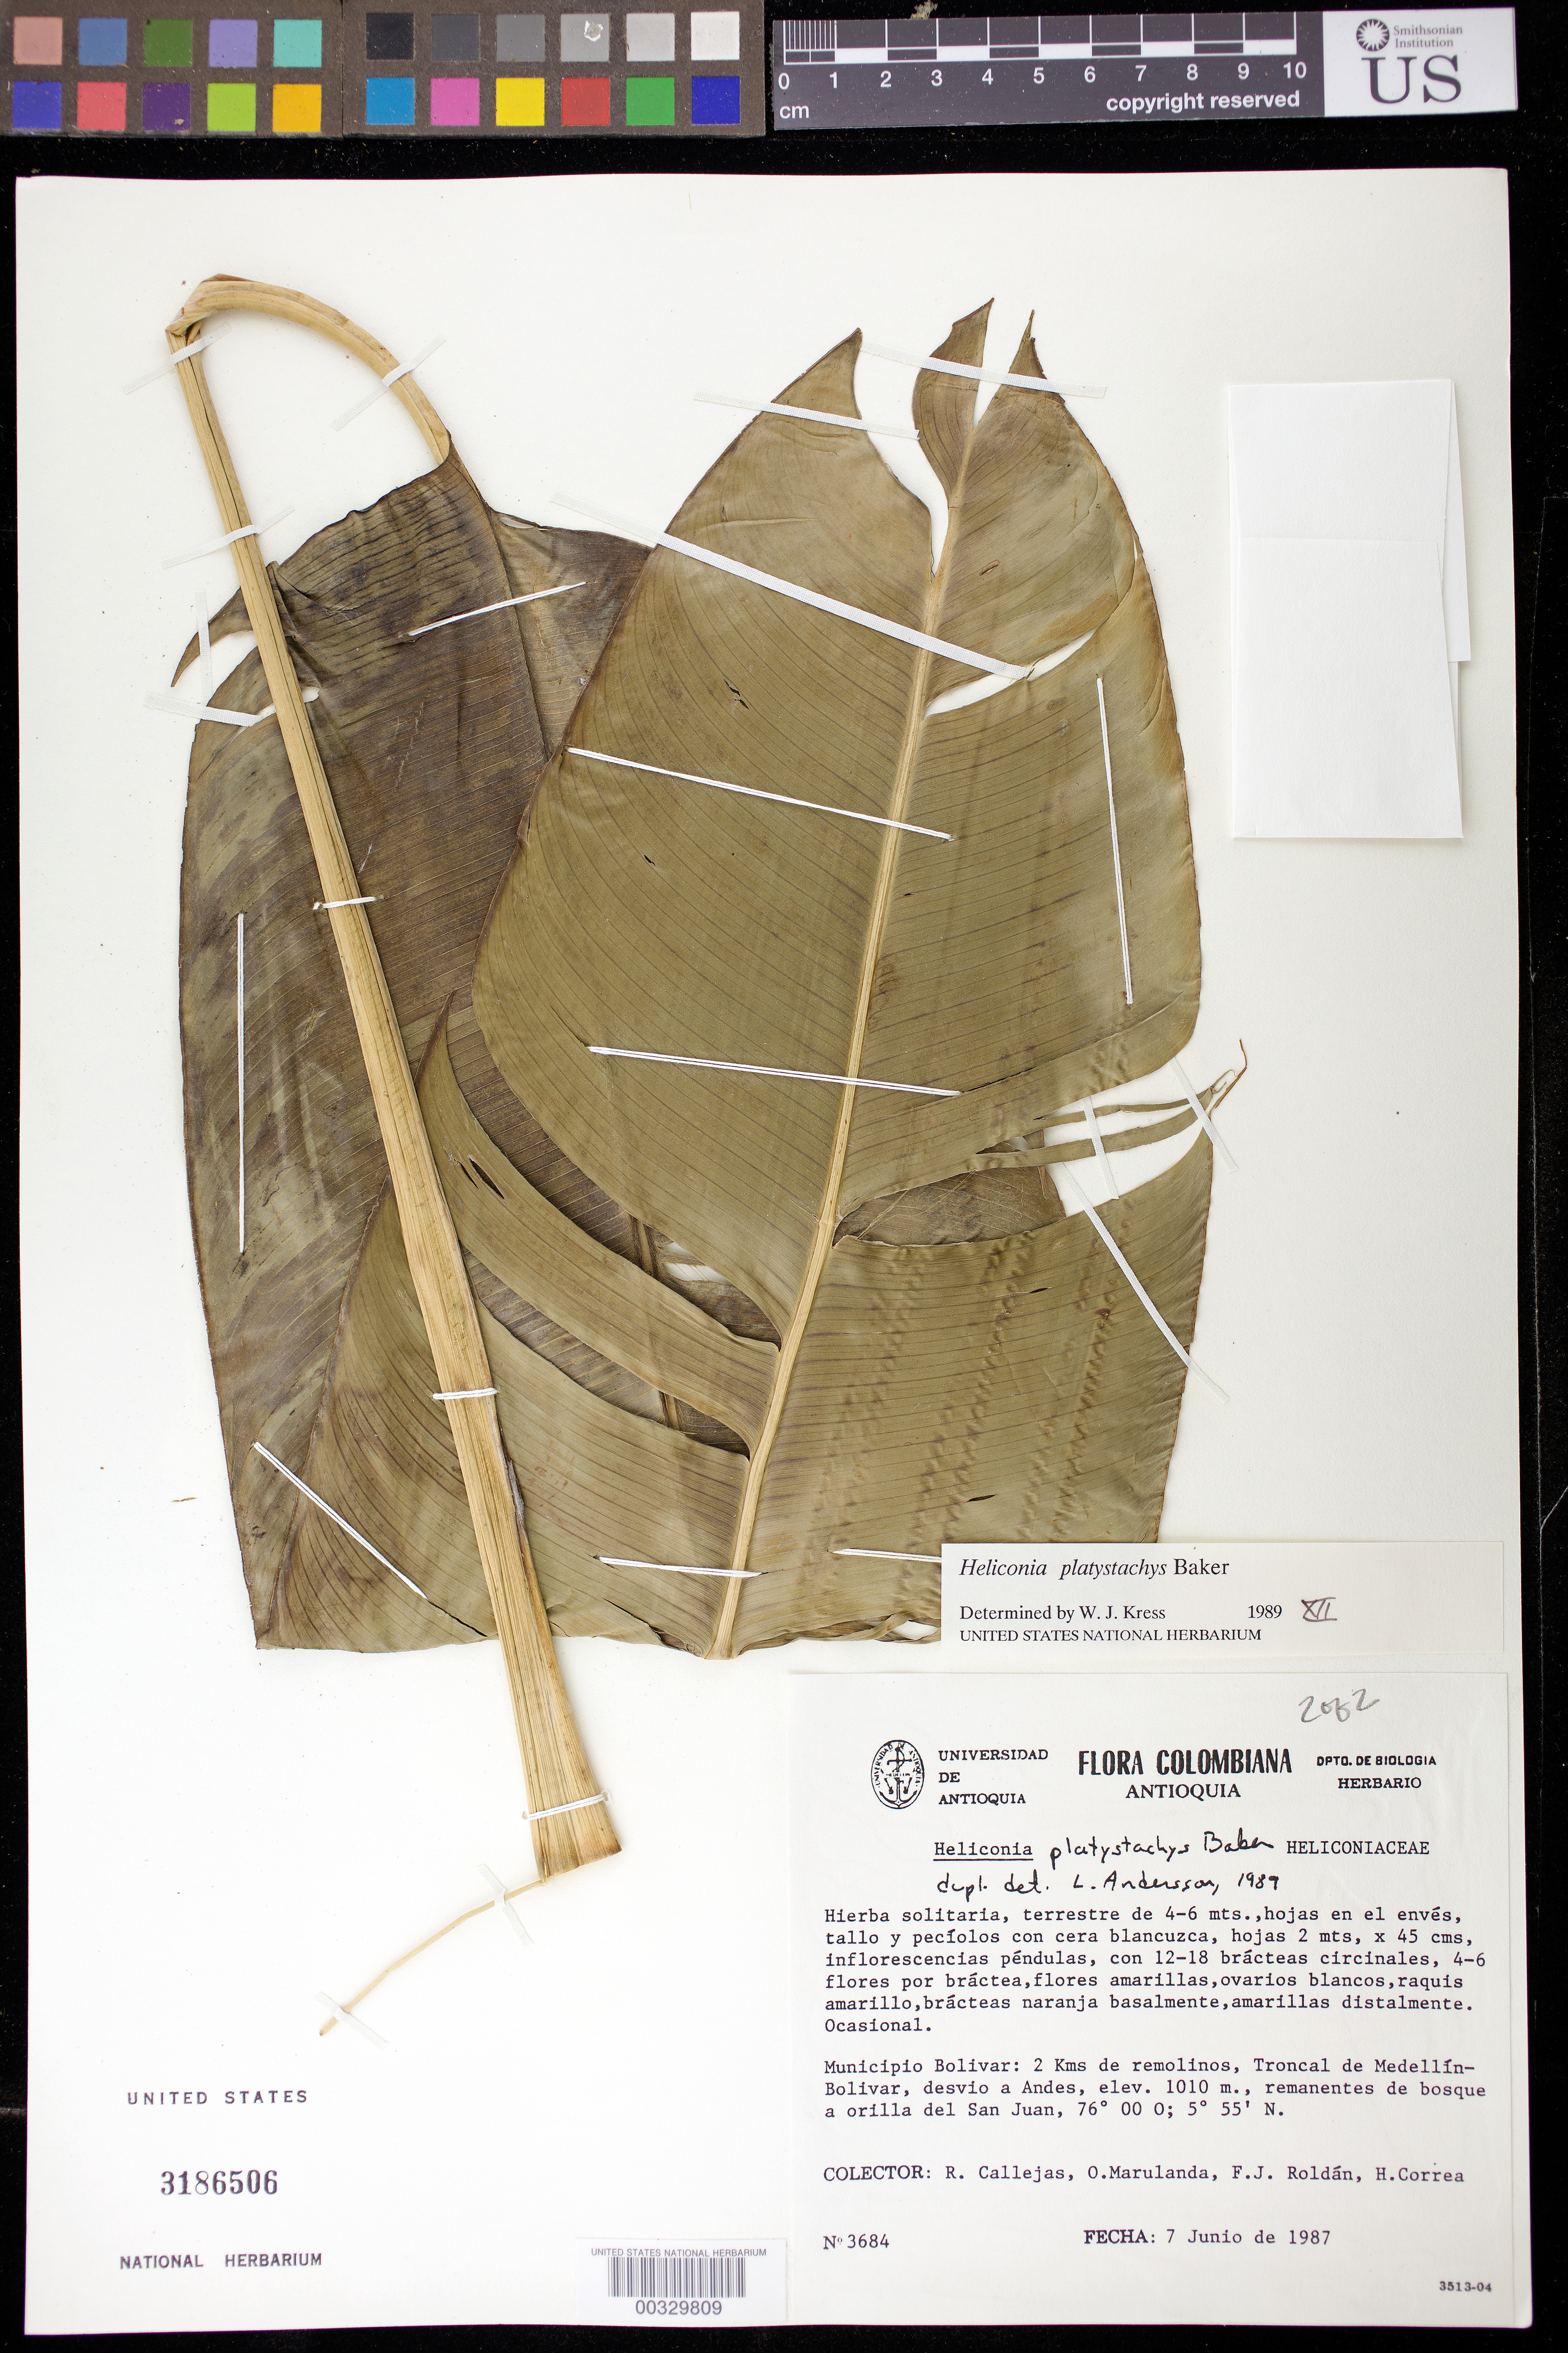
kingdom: Plantae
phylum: Tracheophyta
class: Liliopsida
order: Zingiberales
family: Heliconiaceae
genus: Heliconia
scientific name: Heliconia platystachys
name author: Baker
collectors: R. Callejas, O. Marulanda, F. J. Roldán & H. Correa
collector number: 3684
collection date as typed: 07 Jun 1987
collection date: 1987-06-07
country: Colombia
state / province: Antioquia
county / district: Bolívar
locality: Mun of Bolivar, 2 km from ReMolinos, Troncal de Medellin-Bolivar, detour to Andes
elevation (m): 1010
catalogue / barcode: US 3186506